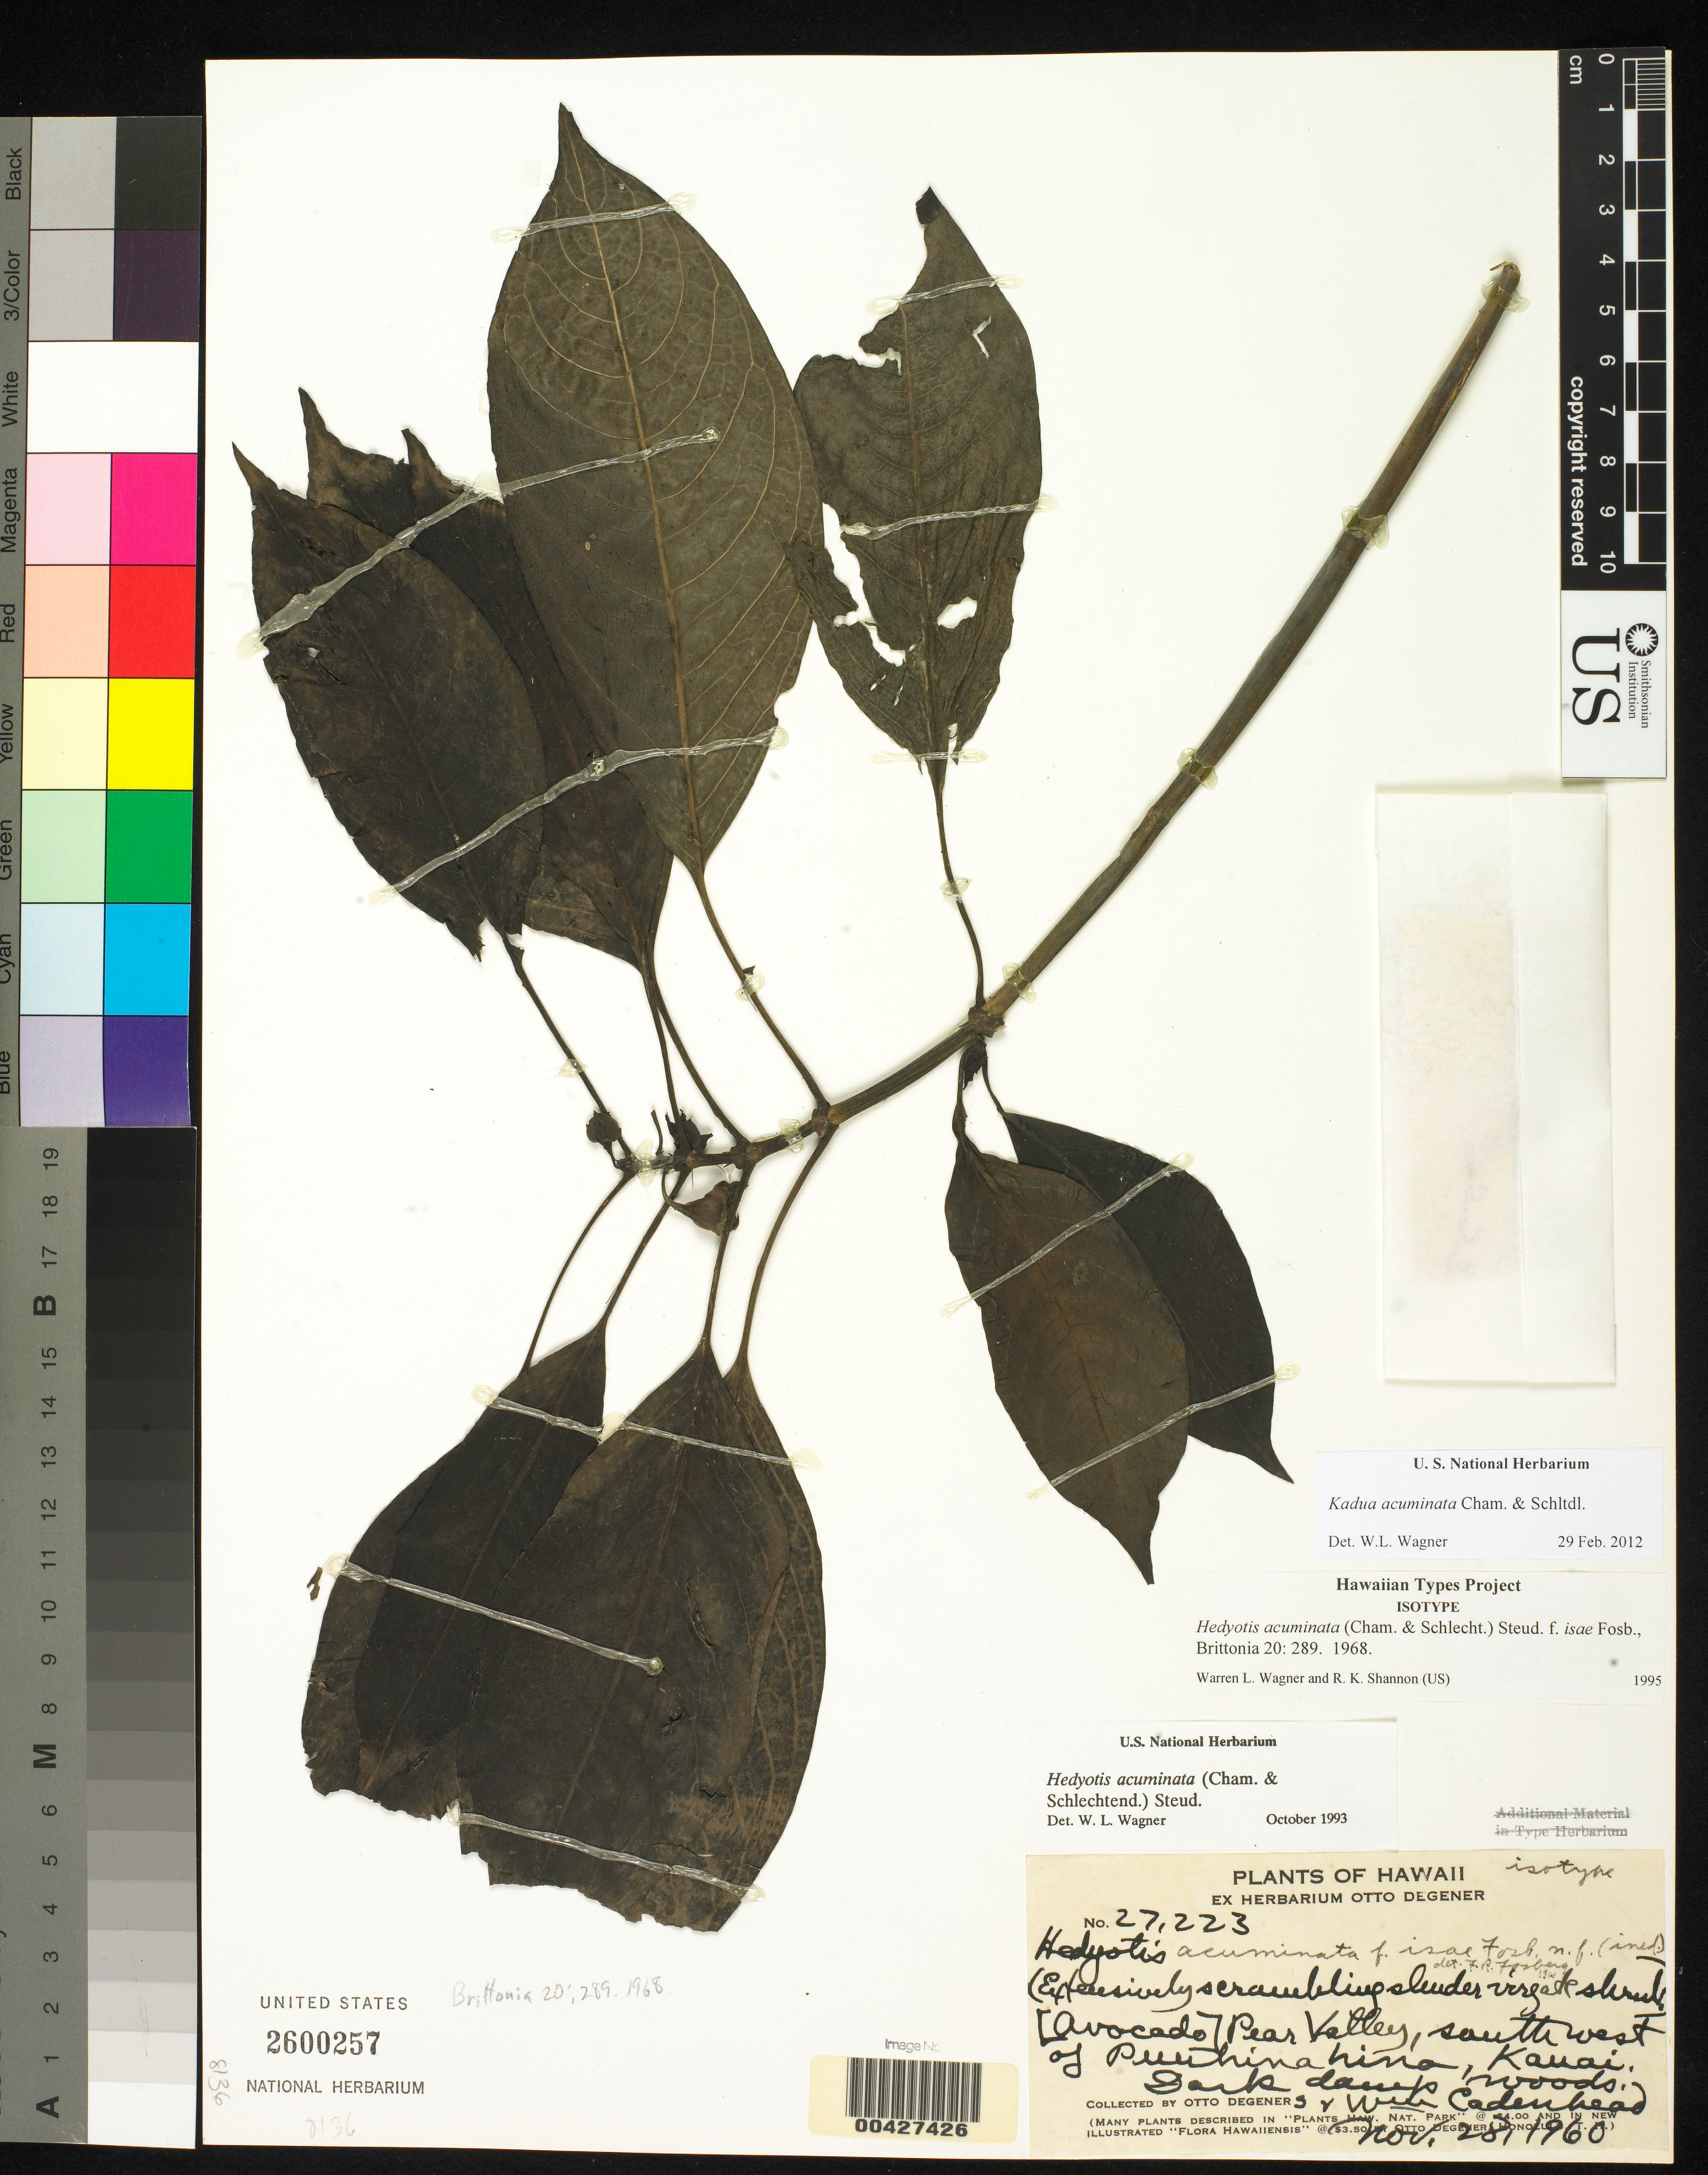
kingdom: Plantae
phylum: Tracheophyta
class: Magnoliopsida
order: Gentianales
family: Rubiaceae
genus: Hedyotis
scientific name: Hedyotis acuminata f. isae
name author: Fosberg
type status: Isotype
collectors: O. Degener & W. Cadenhead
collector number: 27223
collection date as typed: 28 Nov 1960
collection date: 1960-11-28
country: United States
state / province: Hawaii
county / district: Kauai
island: Kaua'i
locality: [Avocado] Pear Valley, southwest of Puuhinahina.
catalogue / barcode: US 2600257